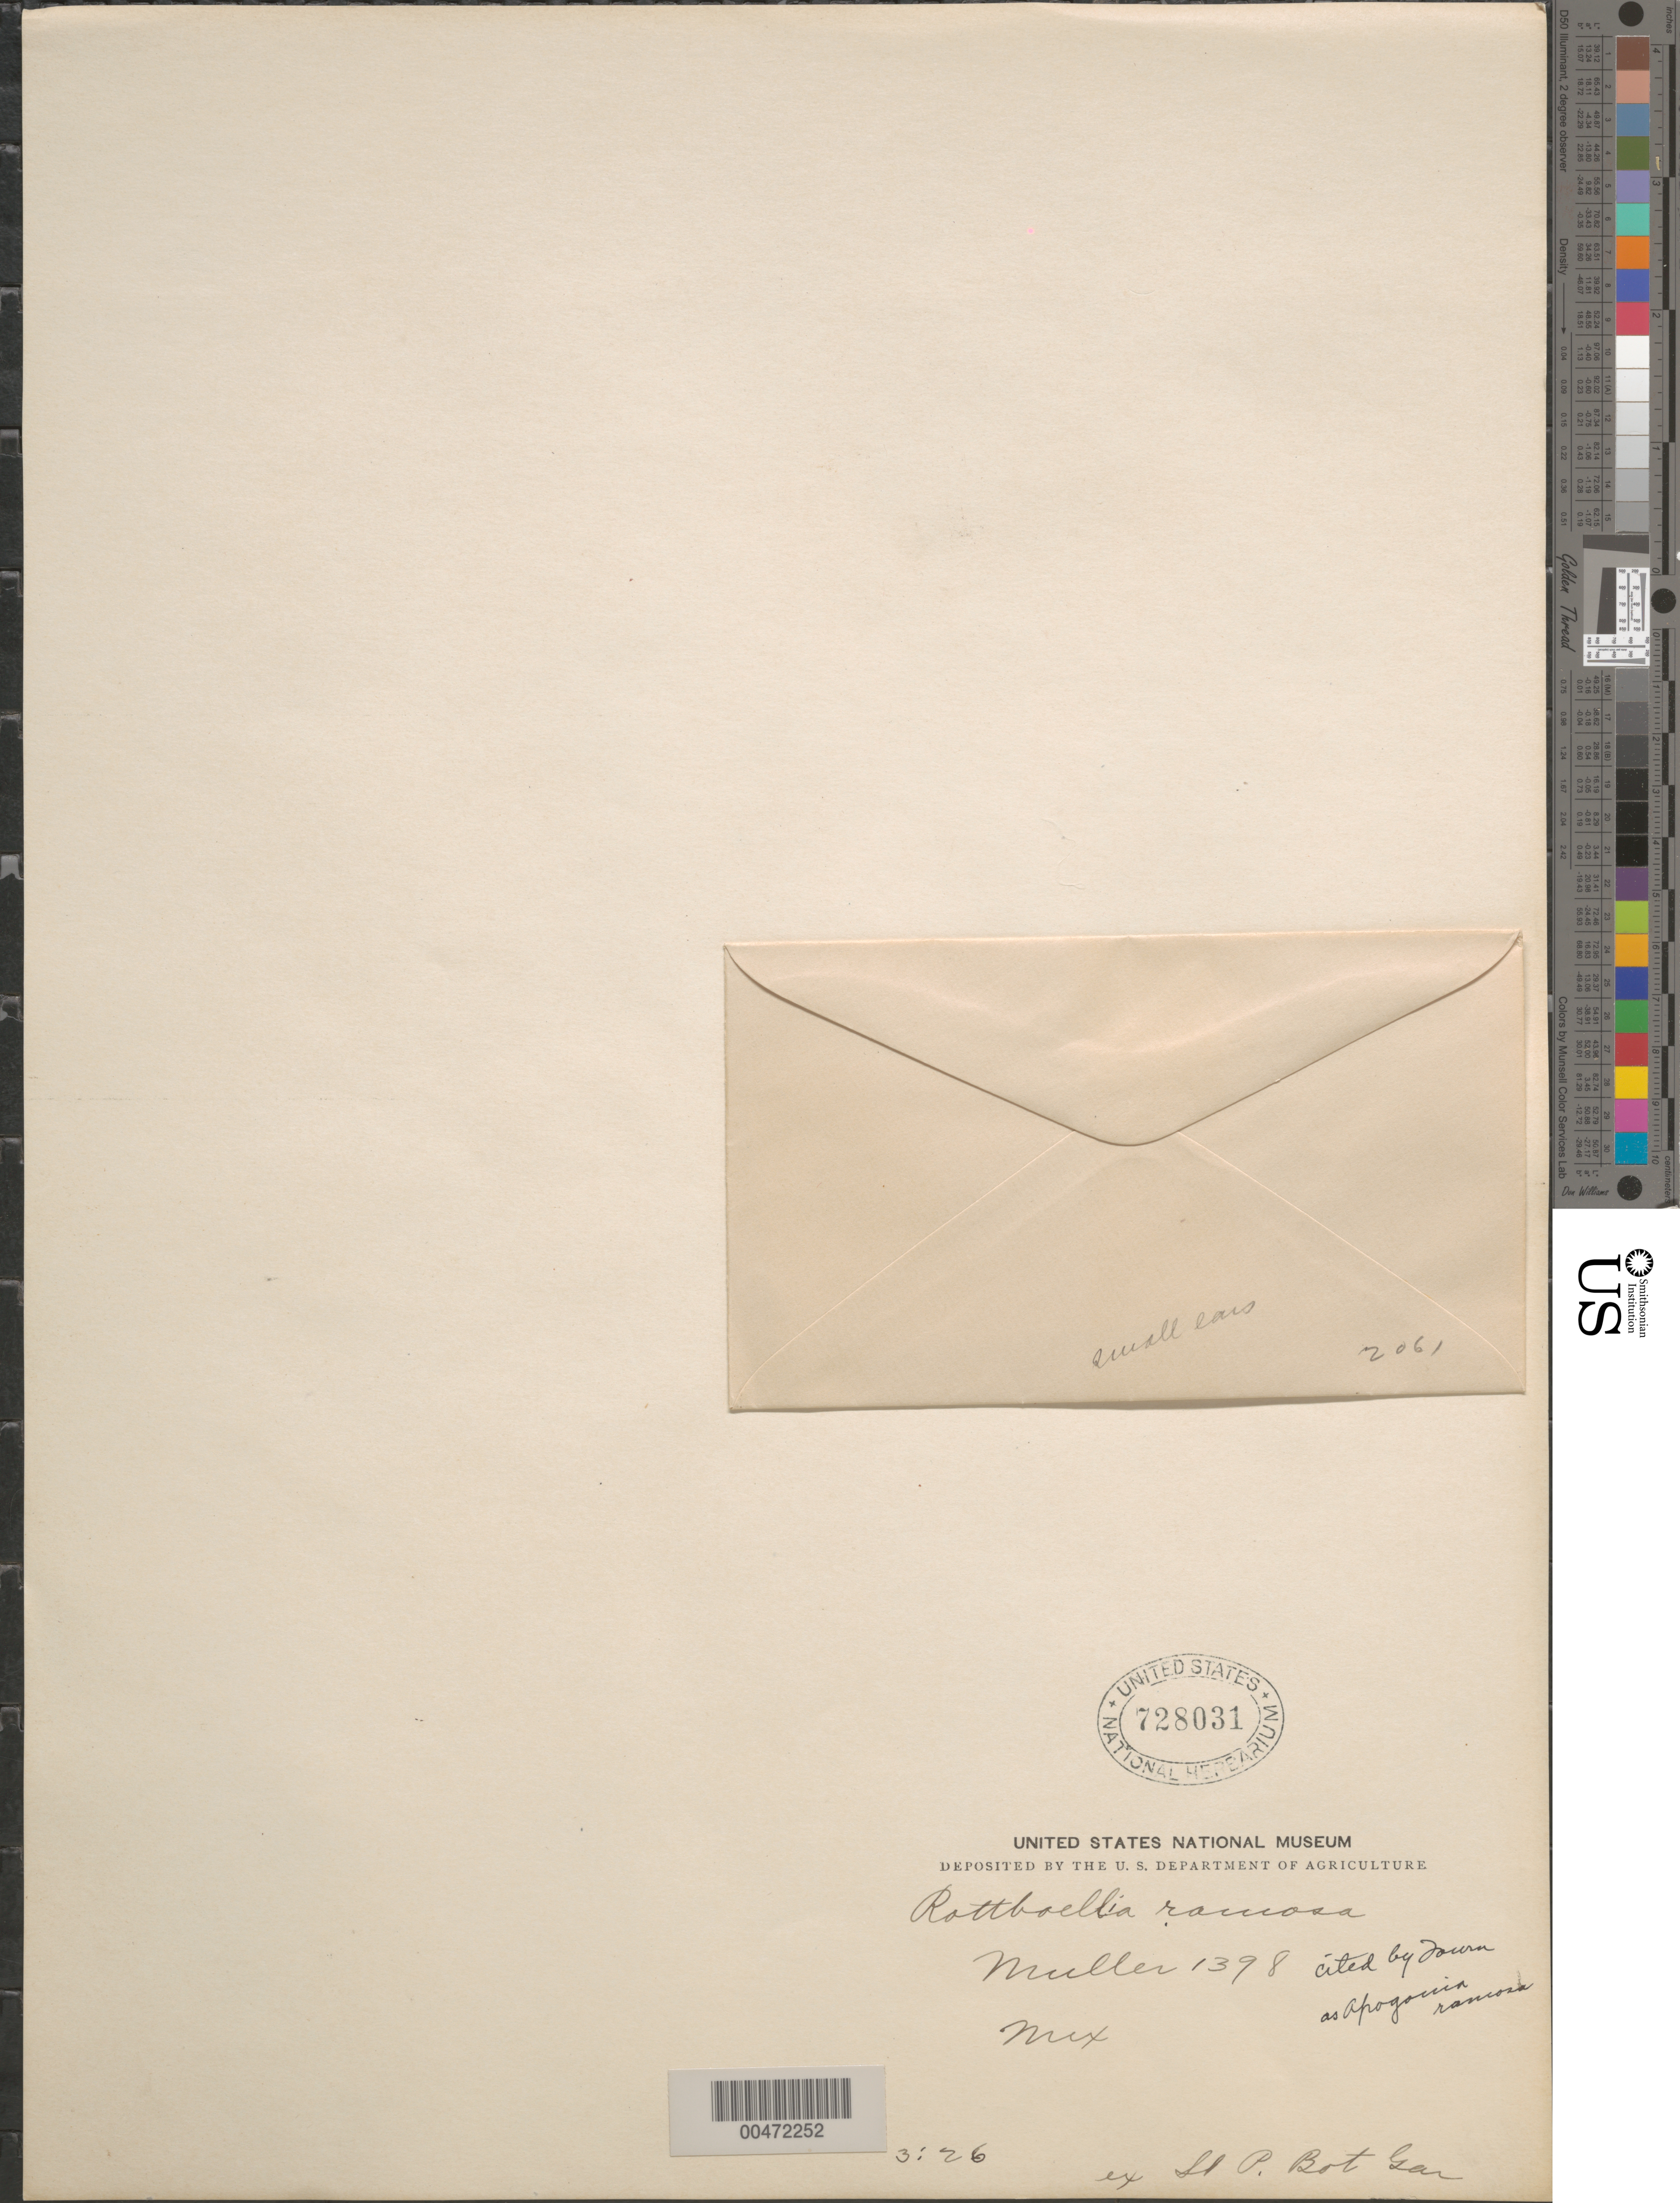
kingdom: Plantae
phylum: Tracheophyta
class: Liliopsida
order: Poales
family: Poaceae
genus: Mnesithea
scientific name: Mnesithea ramosa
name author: (E. Fourn.) de Koning & Sosef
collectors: C. H. Muller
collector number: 1398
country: Mexico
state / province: Durango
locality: San Ramon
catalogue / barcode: US 728031